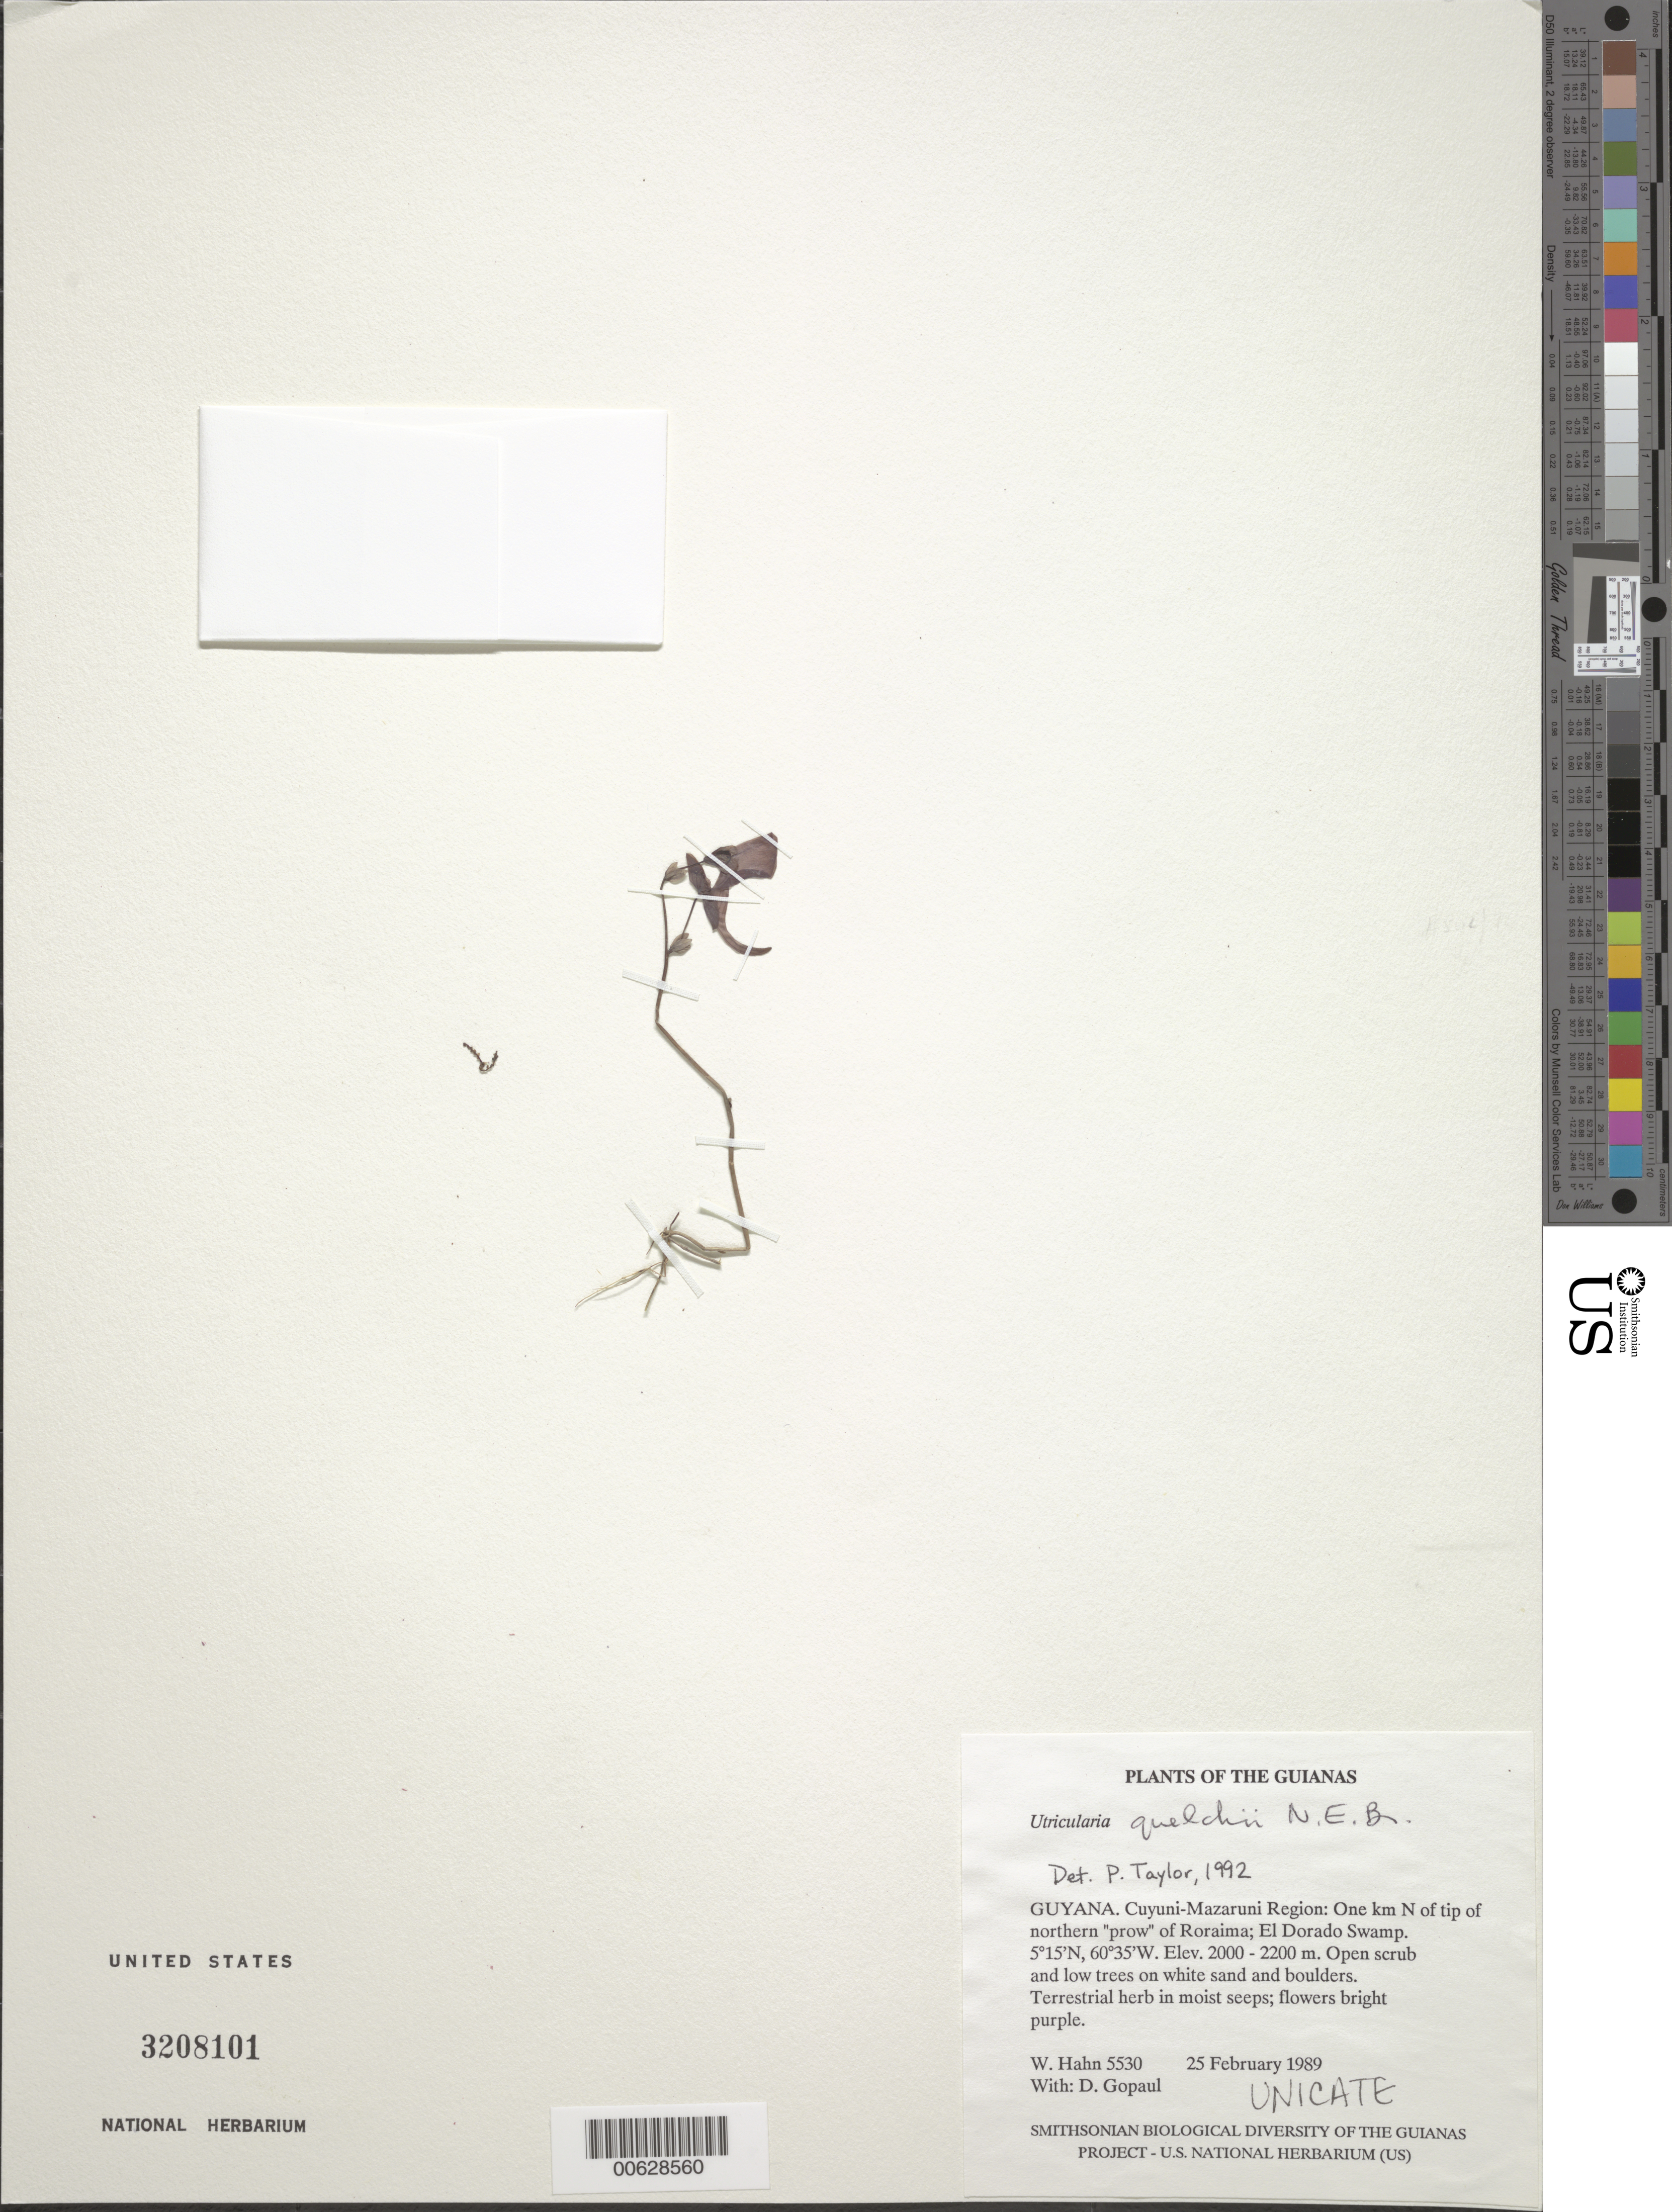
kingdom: Plantae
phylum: Tracheophyta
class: Magnoliopsida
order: Lamiales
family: Lentibulariaceae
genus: Utricularia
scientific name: Utricularia quelchii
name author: N.E. Br.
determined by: Taylor, P.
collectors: W. Hahn & D. Gopaul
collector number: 5530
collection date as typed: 25 February 1989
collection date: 1989-02-25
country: Guyana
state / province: Cuyuni-Mazaruni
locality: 1 km N of tip of northern "prow" of Roraima; El Dorado Swamp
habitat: Open scrub and low trees on white sand and boulders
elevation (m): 2000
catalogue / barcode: US 3208101